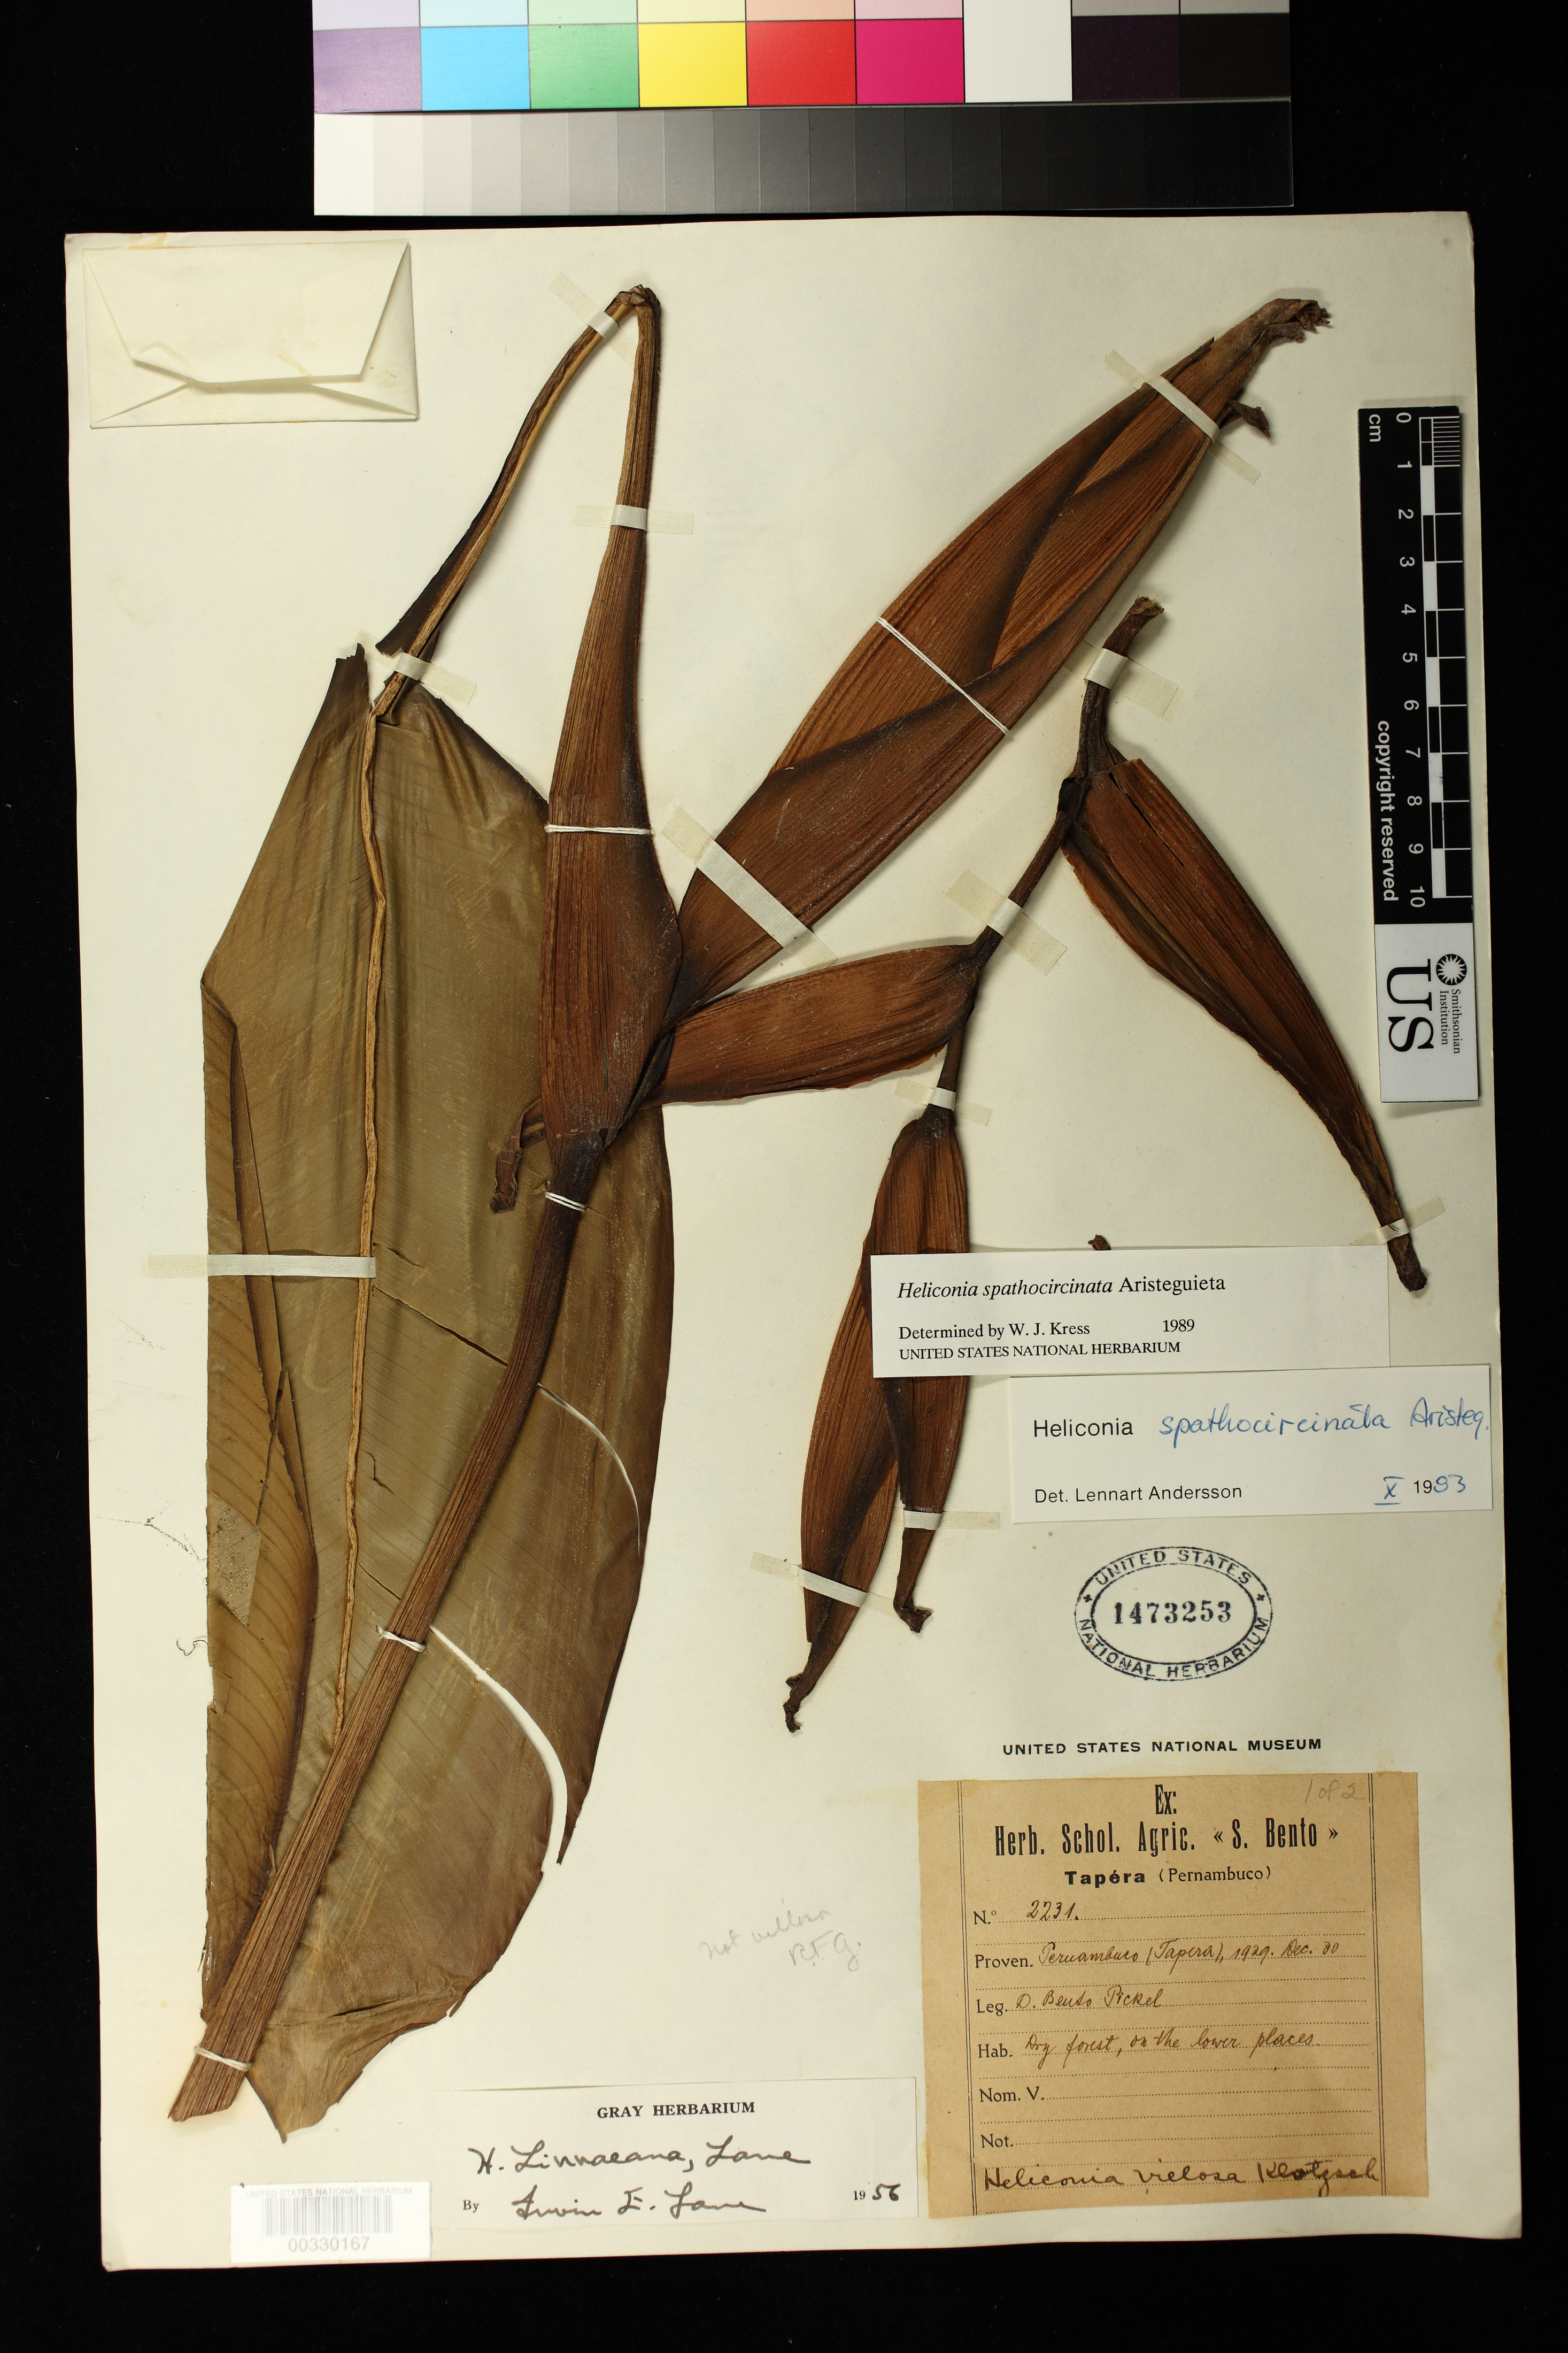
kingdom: Plantae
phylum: Tracheophyta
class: Liliopsida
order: Zingiberales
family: Heliconiaceae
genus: Heliconia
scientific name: Heliconia spathocircinata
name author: Aristeg.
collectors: B. J. Pickel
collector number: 2231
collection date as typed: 30 Dec 1929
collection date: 1929-12-30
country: Brazil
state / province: Pernambuco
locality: Tapera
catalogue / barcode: US 1473253